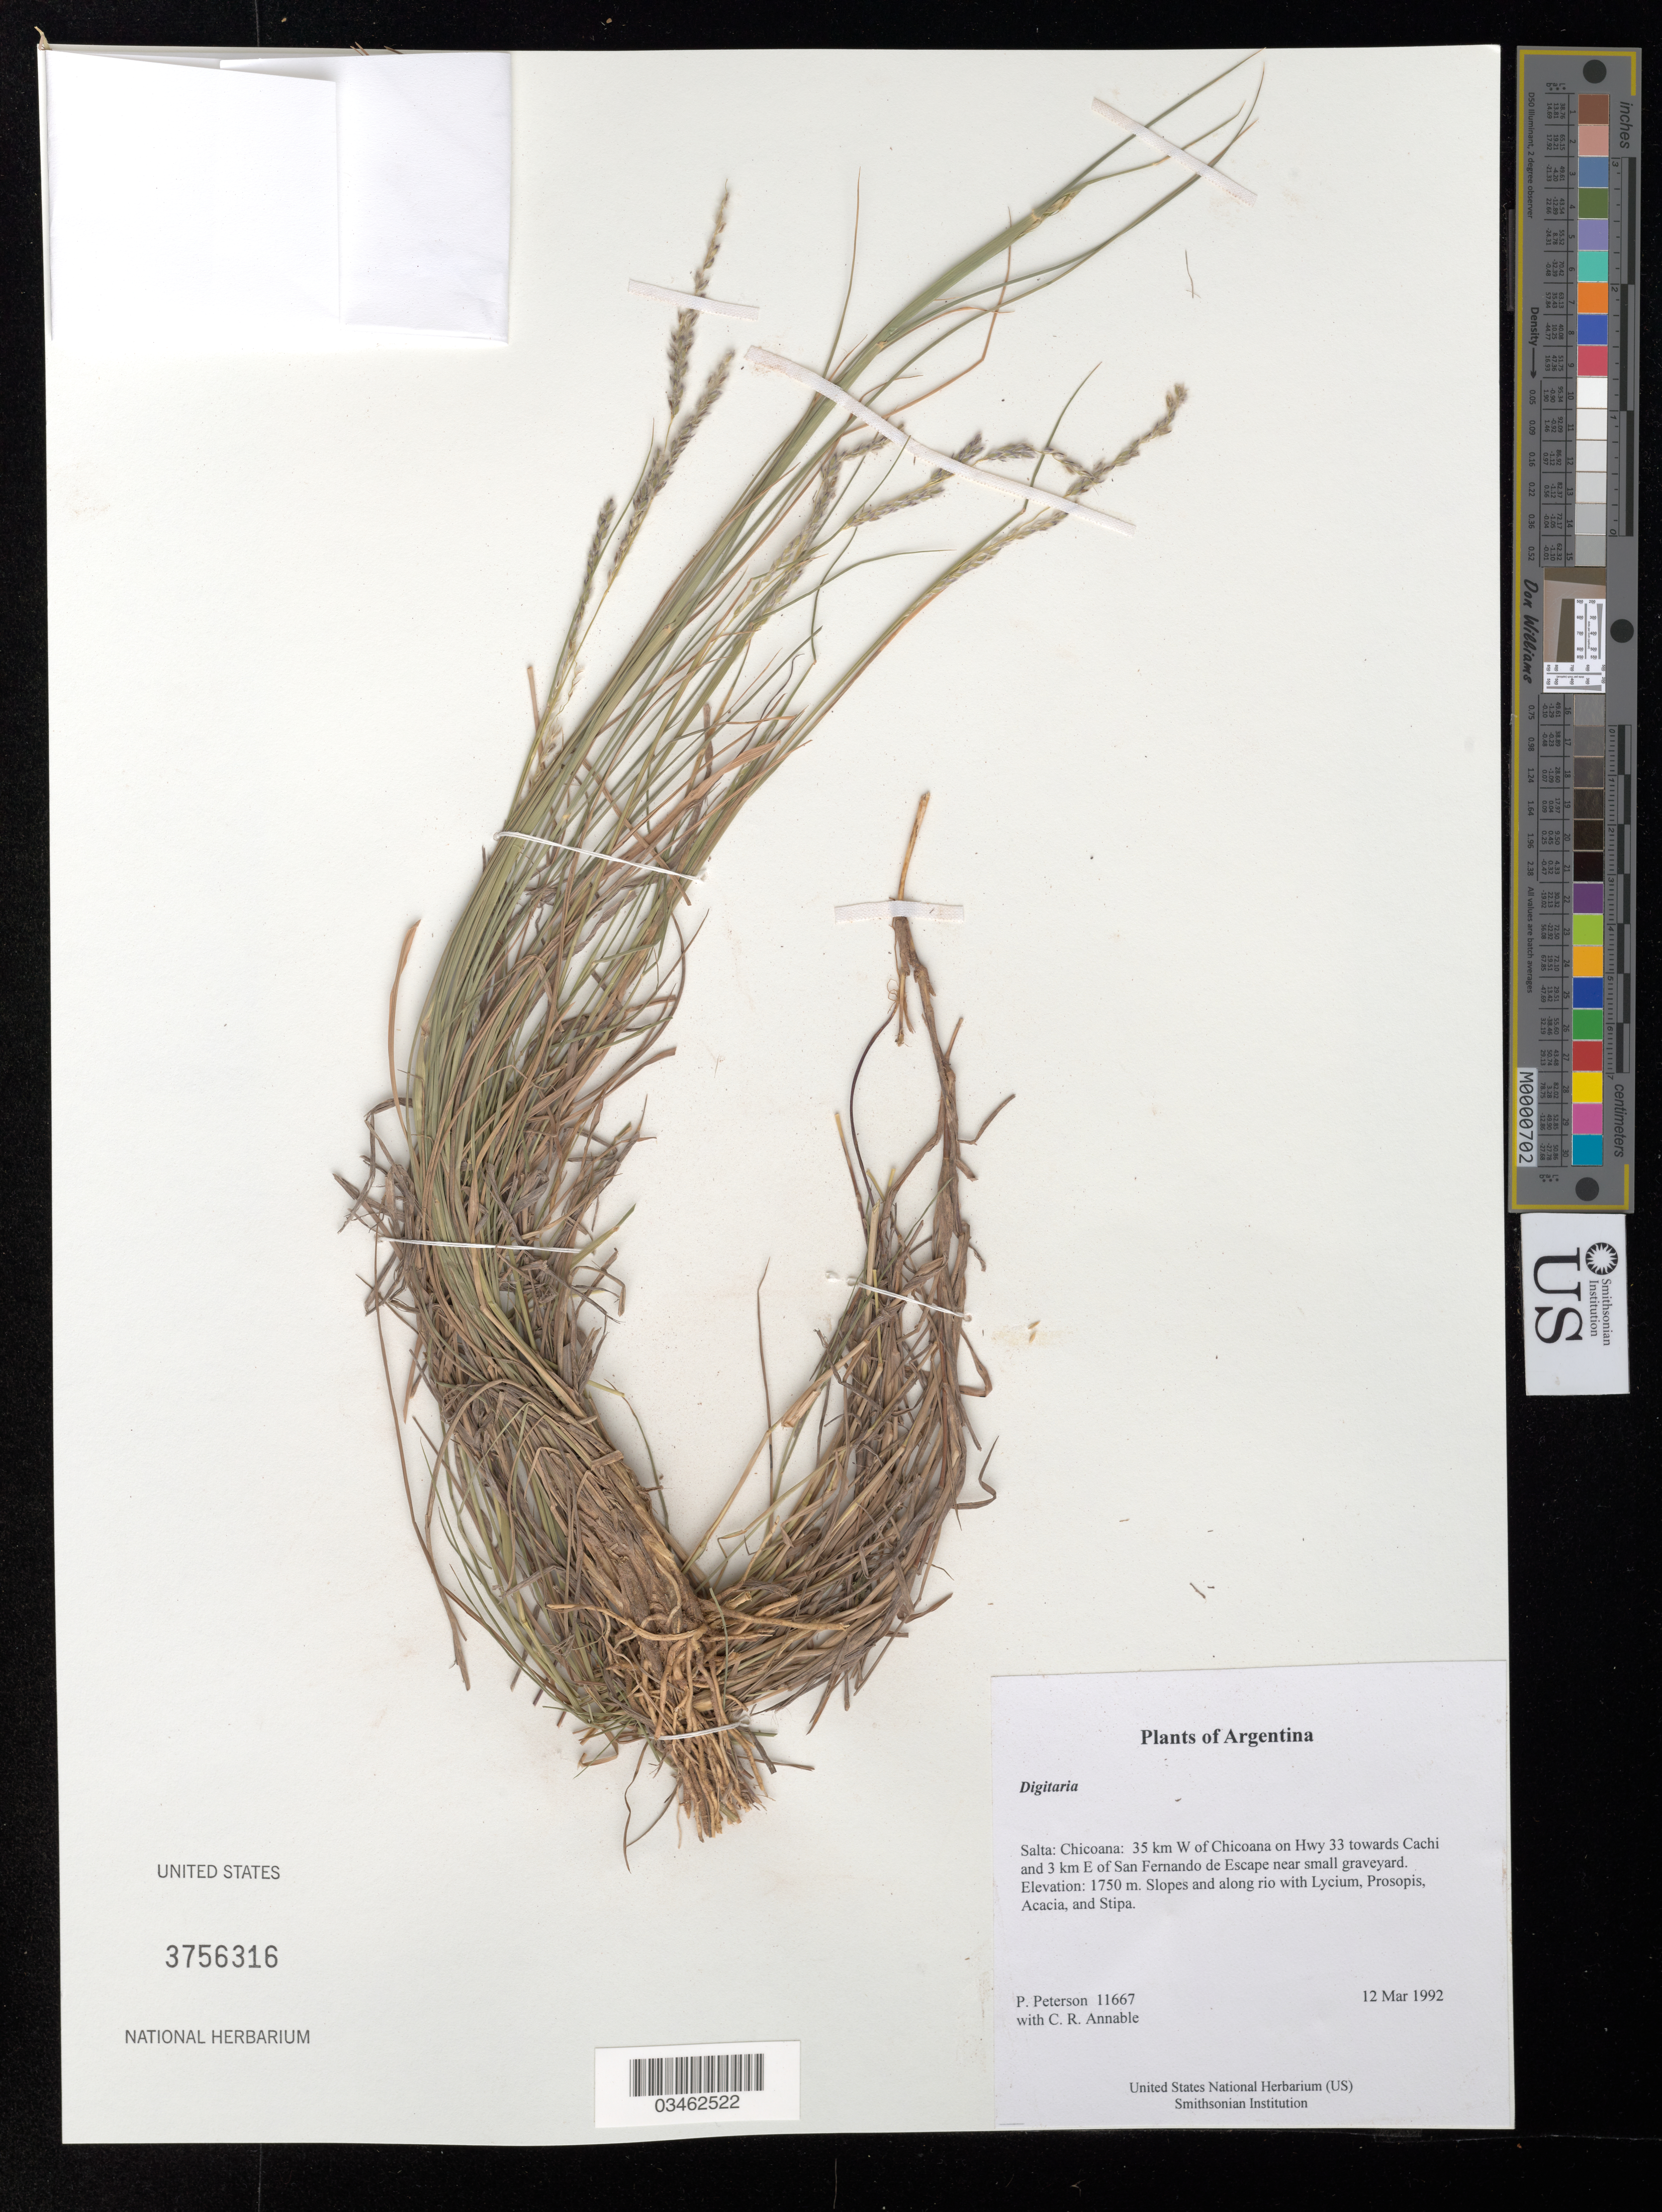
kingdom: Plantae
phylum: Tracheophyta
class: Liliopsida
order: Poales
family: Poaceae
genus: Digitaria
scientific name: Digitaria sp.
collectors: P. M. Peterson & C. R. Annable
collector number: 11667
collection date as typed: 12 Mar 1992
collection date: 1992-03-12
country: Argentina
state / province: Salta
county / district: Chicoana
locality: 35 km W of Chicoana on Hwy 33 towards Cachi and 3 km E of San Fernando de Escape near small graveyard.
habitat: Slopes and along rio with Lycium, Prosopis, Acacia, and Stipa.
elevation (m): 1750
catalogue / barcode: US 3756316